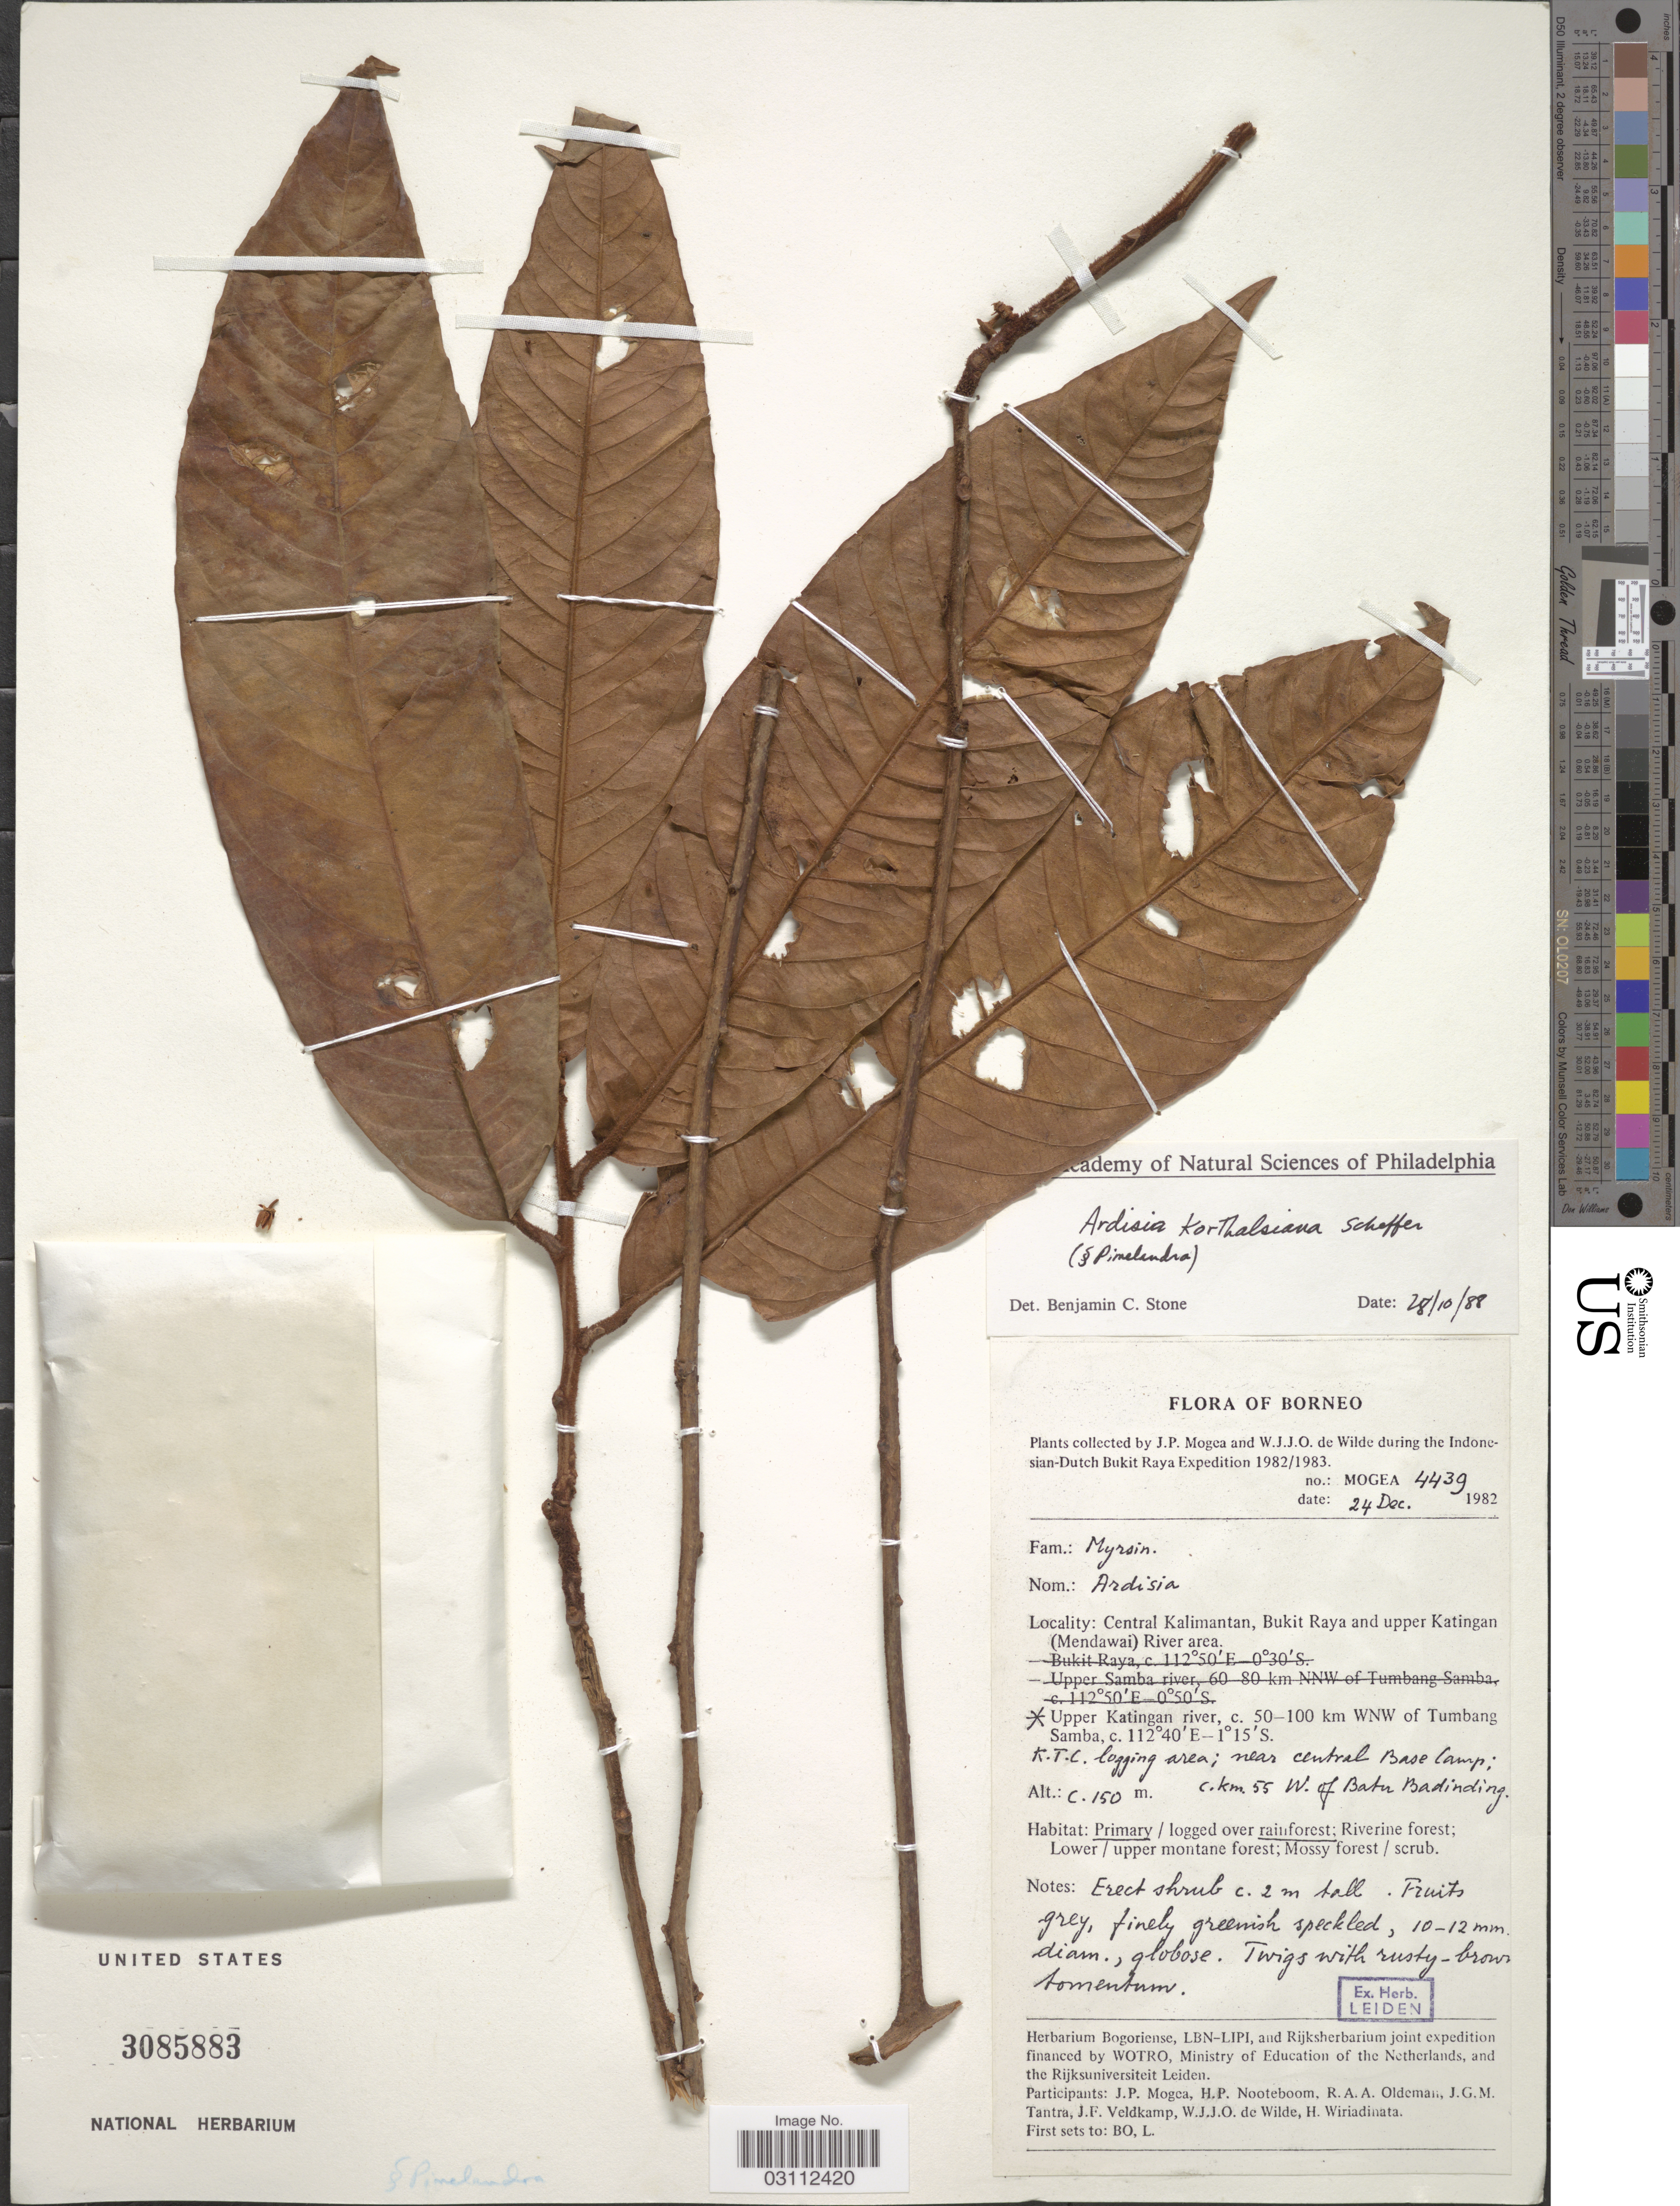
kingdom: Plantae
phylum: Tracheophyta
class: Magnoliopsida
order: Ericales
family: Primulaceae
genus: Ardisia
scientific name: Ardisia korthalsiana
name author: Scheff.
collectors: J. Mogea & W. J. de Wilde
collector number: MOGEA4439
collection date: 1982-12-24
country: Indonesia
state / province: Kalimantan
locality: Borneo. Central Kalimantan, Bukit Raya and upper Katingan (Mendawai) River area. Upper Katingan river, c. 50-100 km WNW of Tumbang Samba. K.T.C. logging area; near central Base Camp; c. km. 55 W. of Batu Badinding.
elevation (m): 150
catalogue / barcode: US 3085883